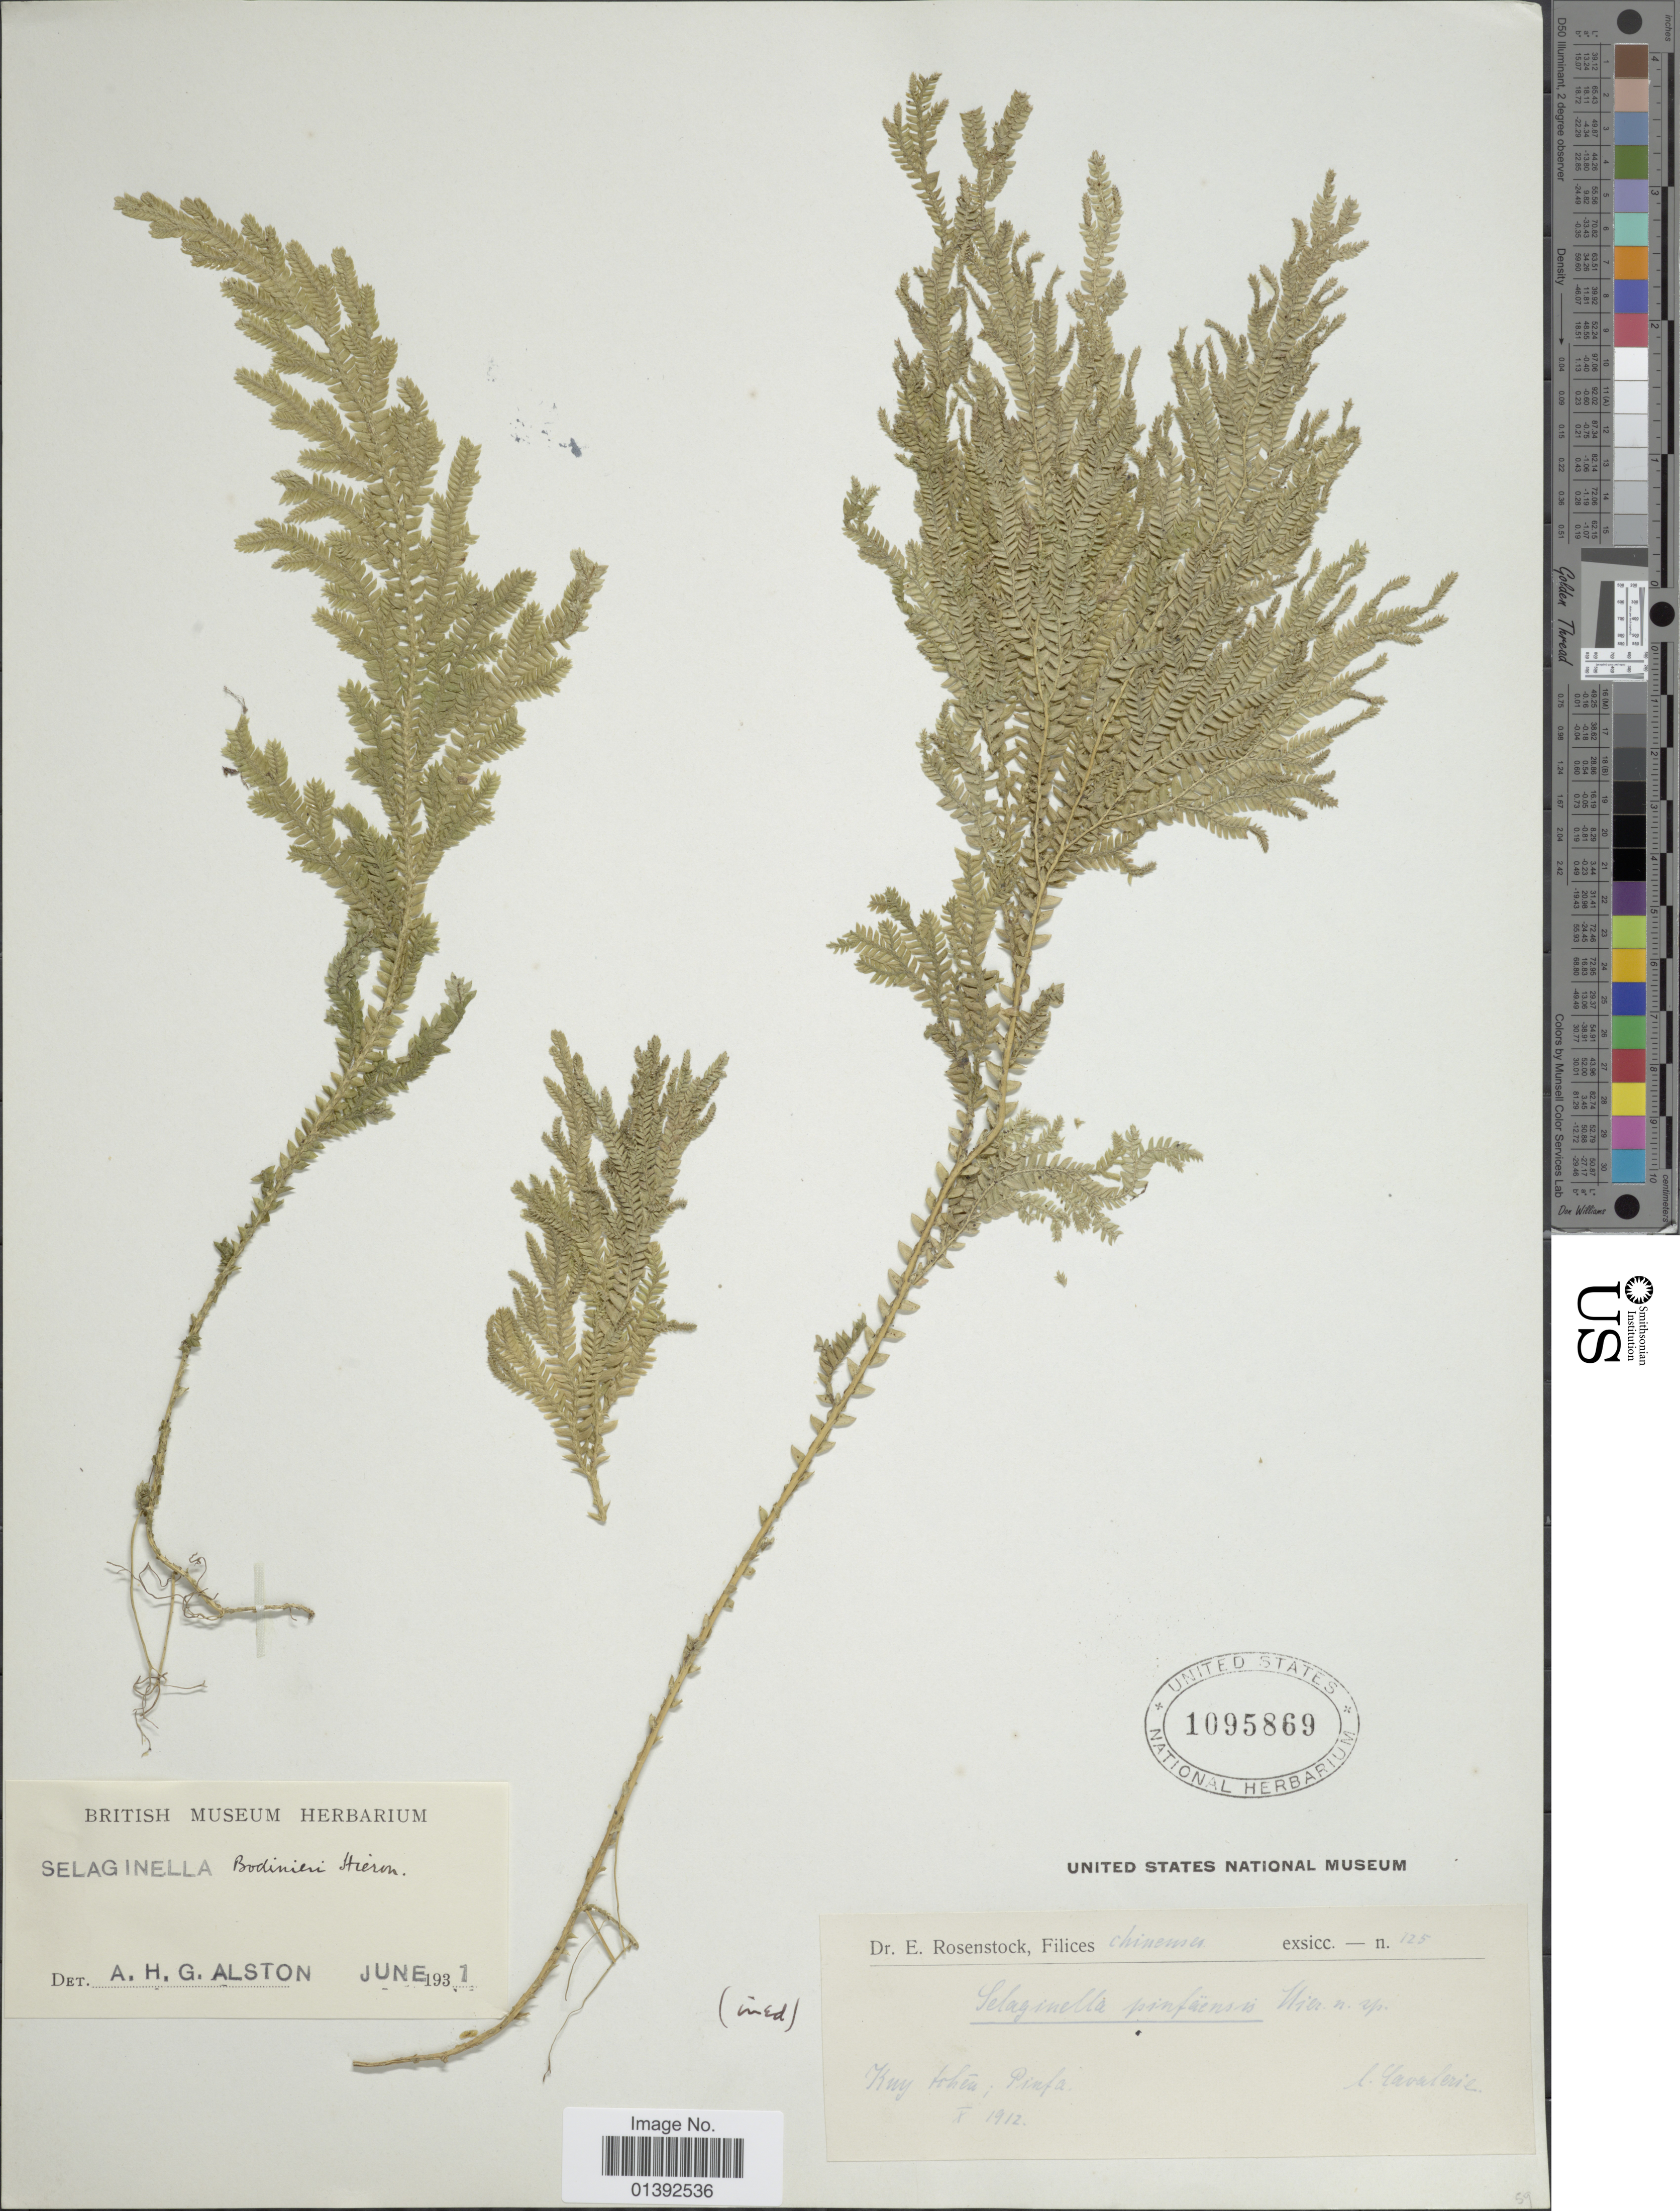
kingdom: Plantae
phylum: Tracheophyta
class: Lycopodiopsida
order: Selaginellales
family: Selaginellaceae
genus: Selaginella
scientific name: Selaginella bodinieri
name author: Hieron. ex Christ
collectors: -. Cavalerie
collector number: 125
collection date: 1912-10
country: China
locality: Kuy tohlu, Pinfa [interpreted]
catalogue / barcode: US 1095869